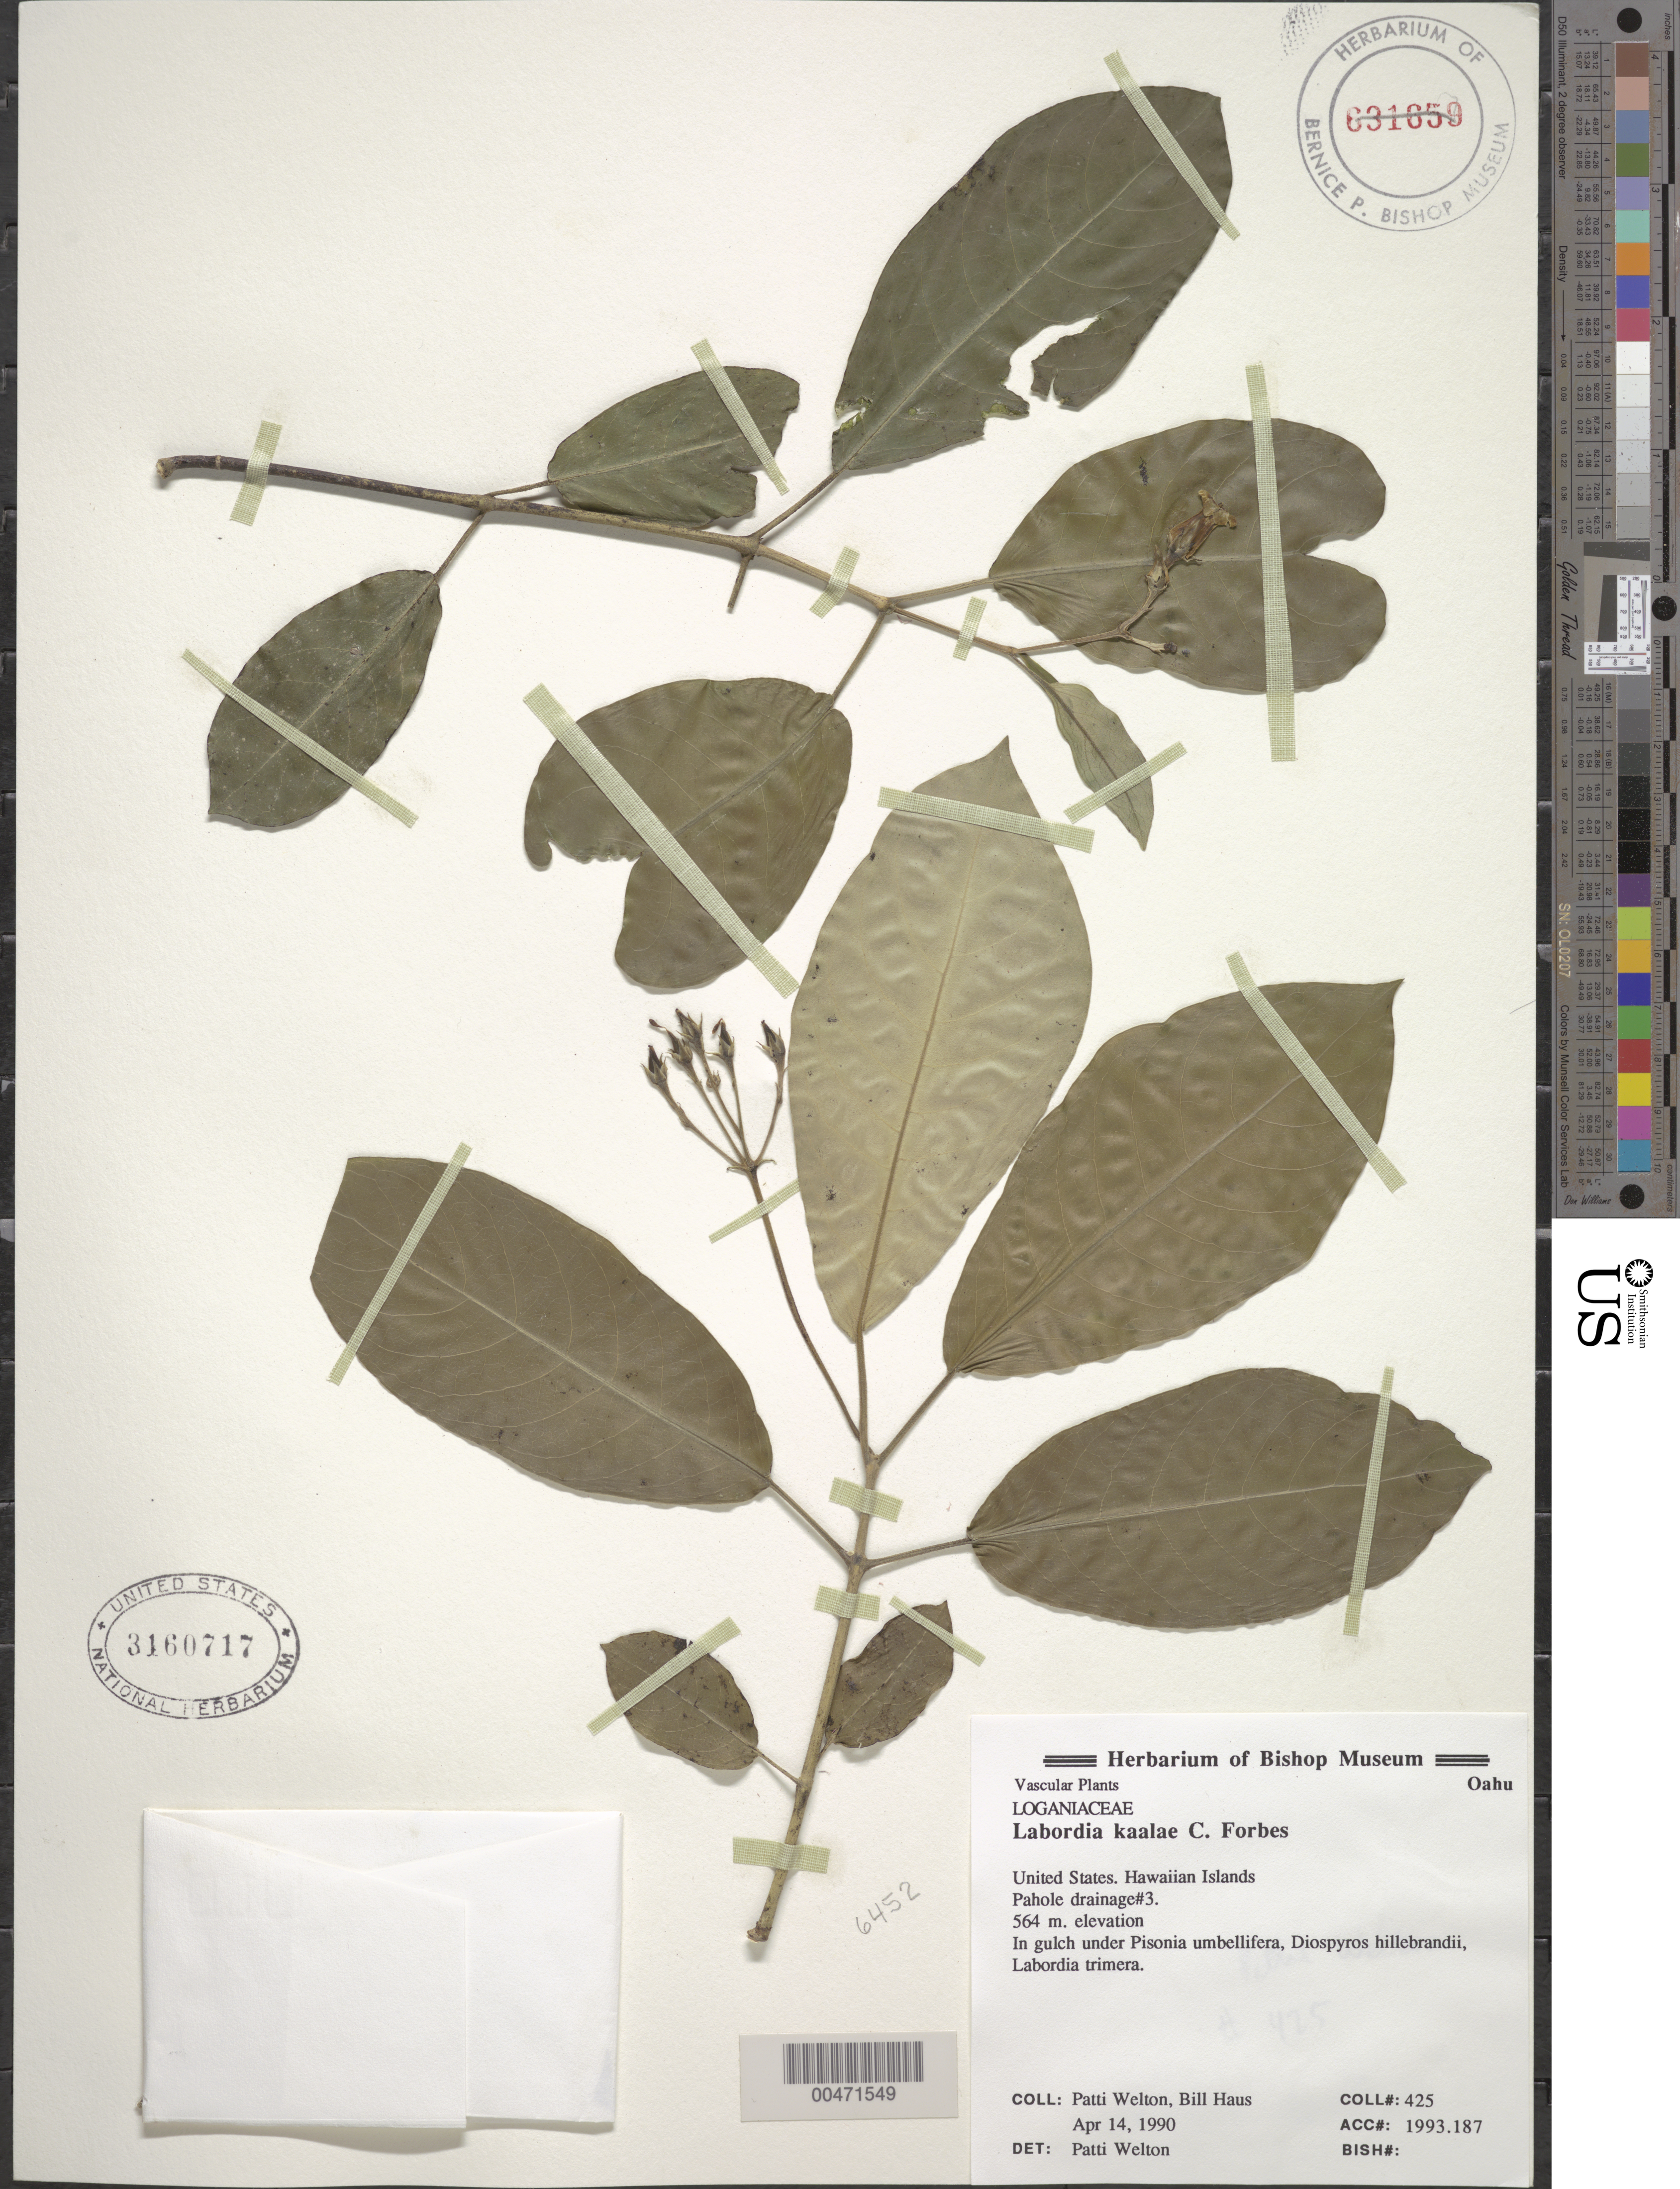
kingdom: Plantae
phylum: Tracheophyta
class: Magnoliopsida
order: Gentianales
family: Loganiaceae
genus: Geniostoma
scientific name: Geniostoma kaalae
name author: (C.N. Forbes) K. L. Gibbons et al.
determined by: Wagner, W. L., (BOT), Smithsonian Institution - National Museum of Natural History (UNITED STATES)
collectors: P. Welton & B. Haus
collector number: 425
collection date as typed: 14 Apr 1990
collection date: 1990-04-14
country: United States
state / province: Hawaii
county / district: Honolulu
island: Oahu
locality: Pahole Drainage #3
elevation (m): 564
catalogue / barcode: US 3160717